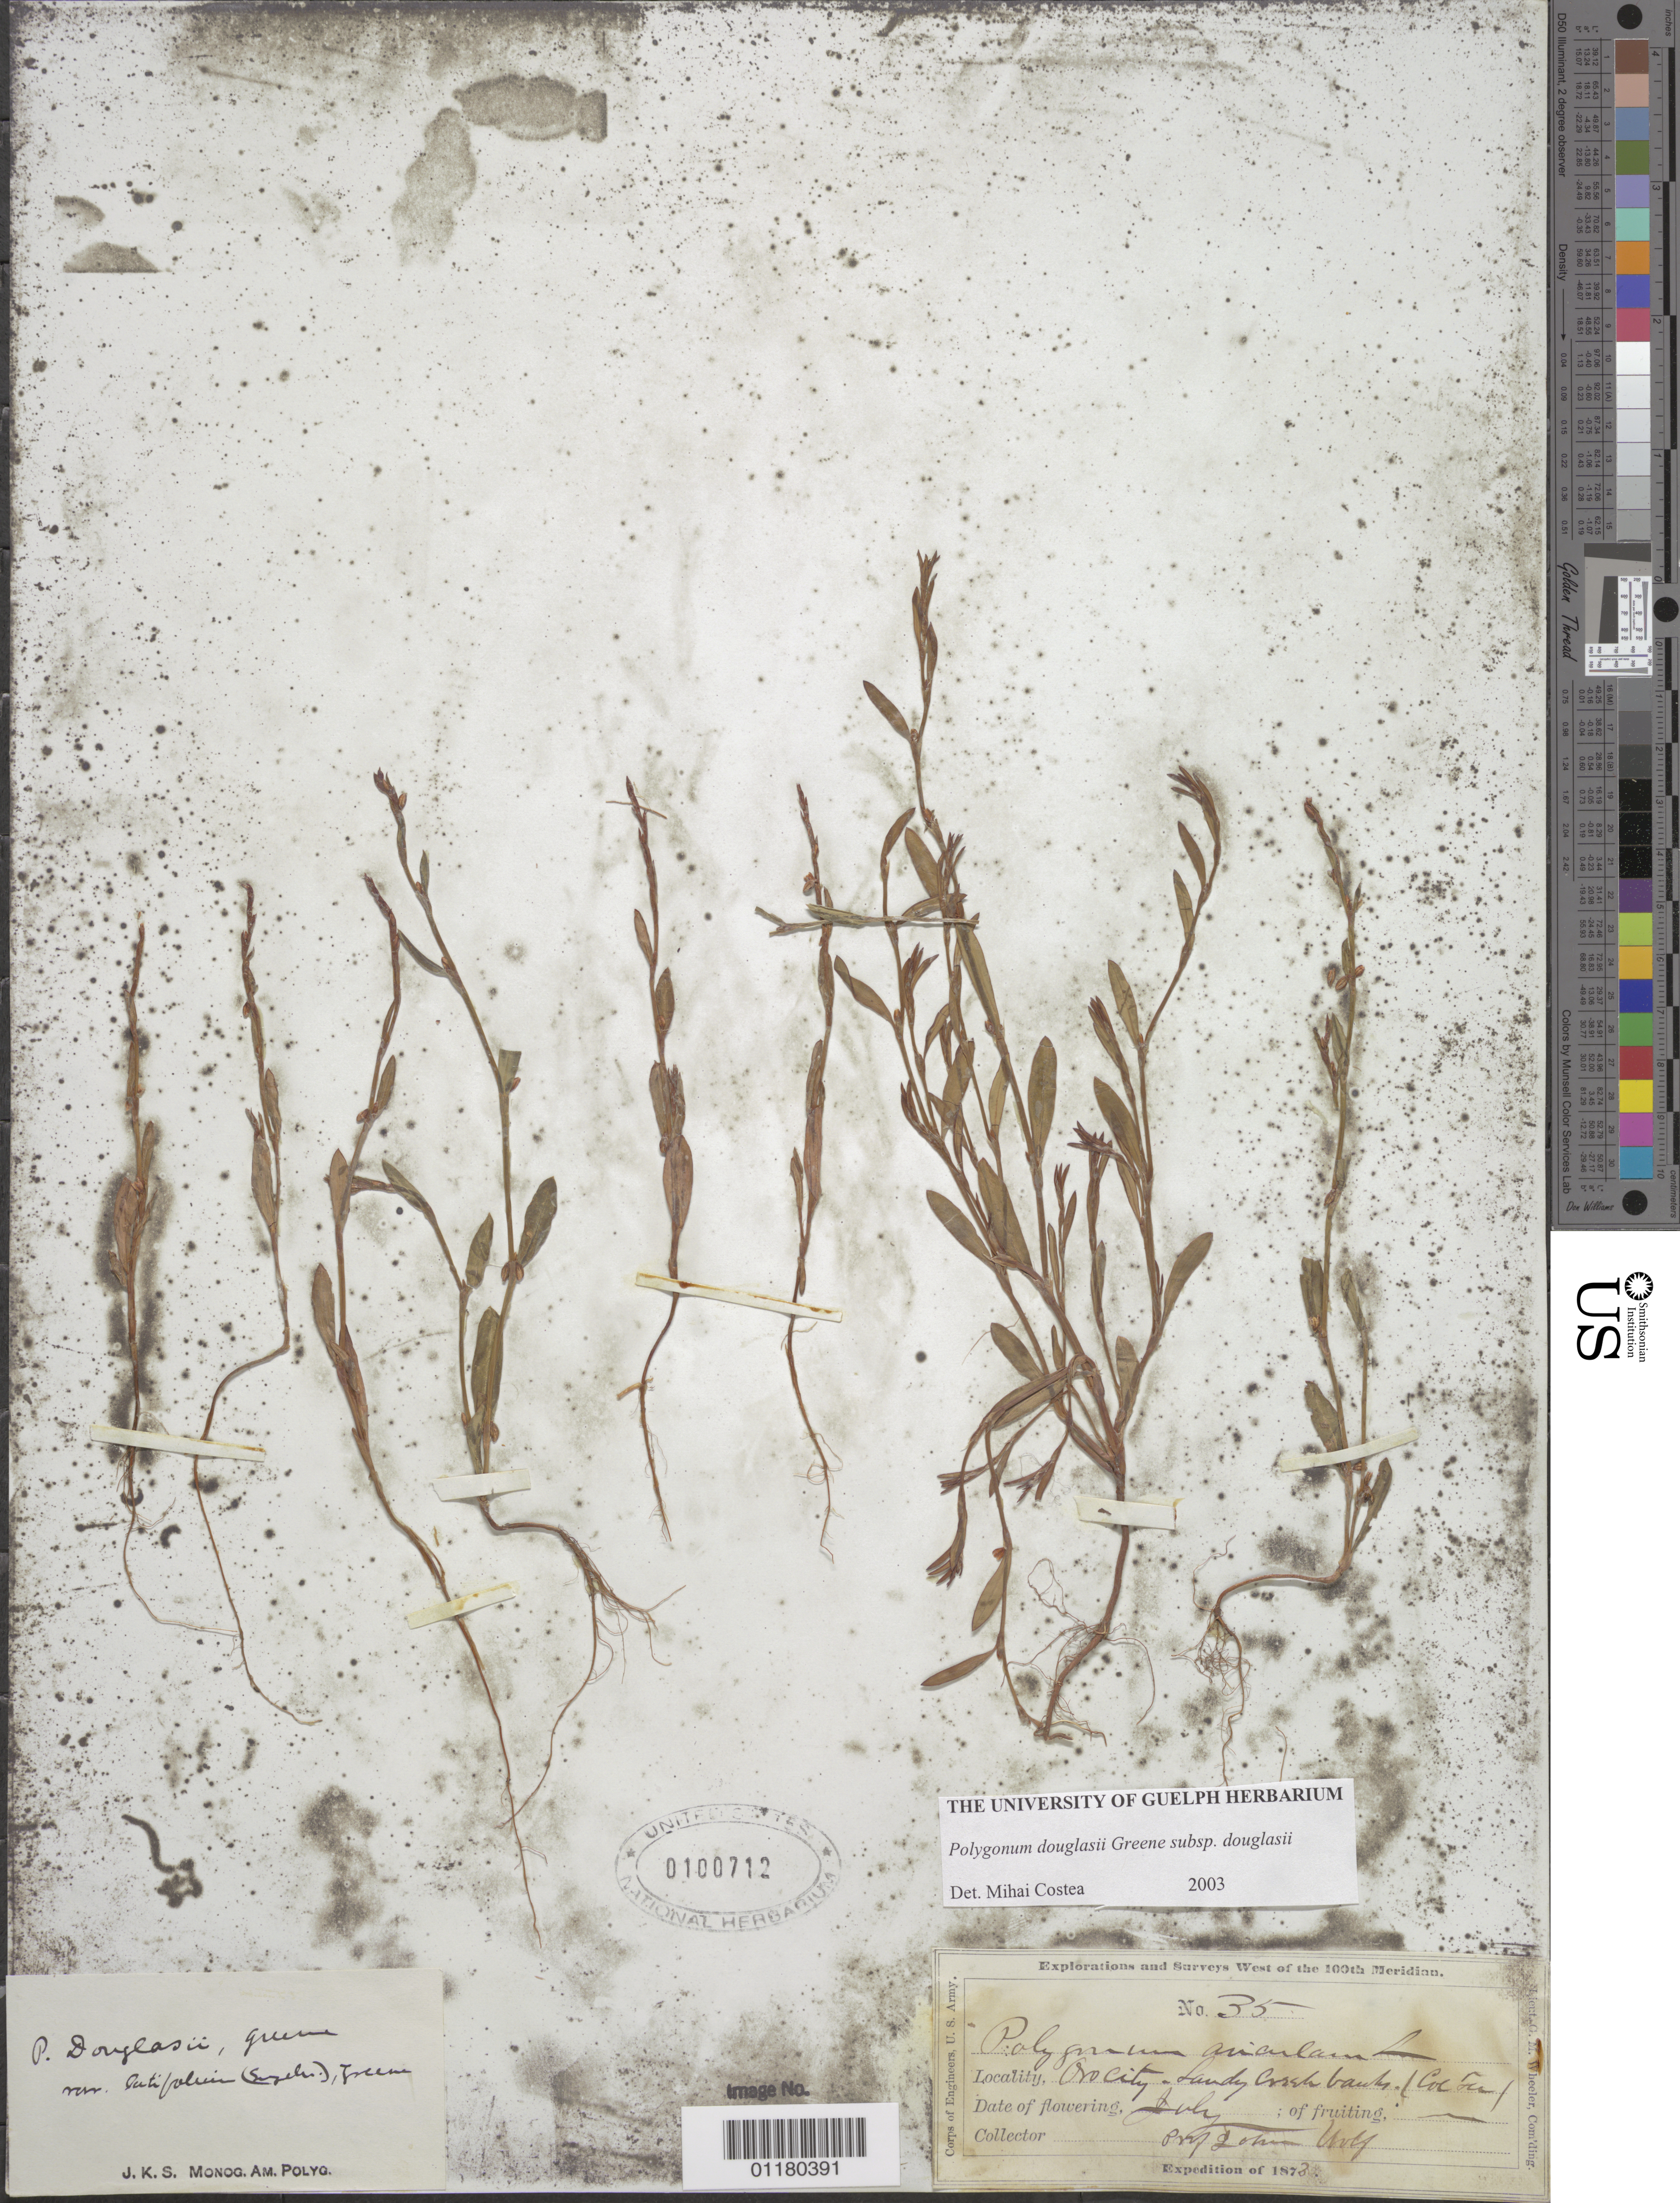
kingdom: Plantae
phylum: Tracheophyta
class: Magnoliopsida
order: Caryophyllales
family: Polygonaceae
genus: Polygonum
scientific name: Polygonum douglasii subsp. douglasii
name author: Greene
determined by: Costea, M., (UCR), University of California - Riverside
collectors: J. Wolf & J. T. Rothrock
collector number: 35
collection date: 1873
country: United States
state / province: Colorado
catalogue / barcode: US 100712